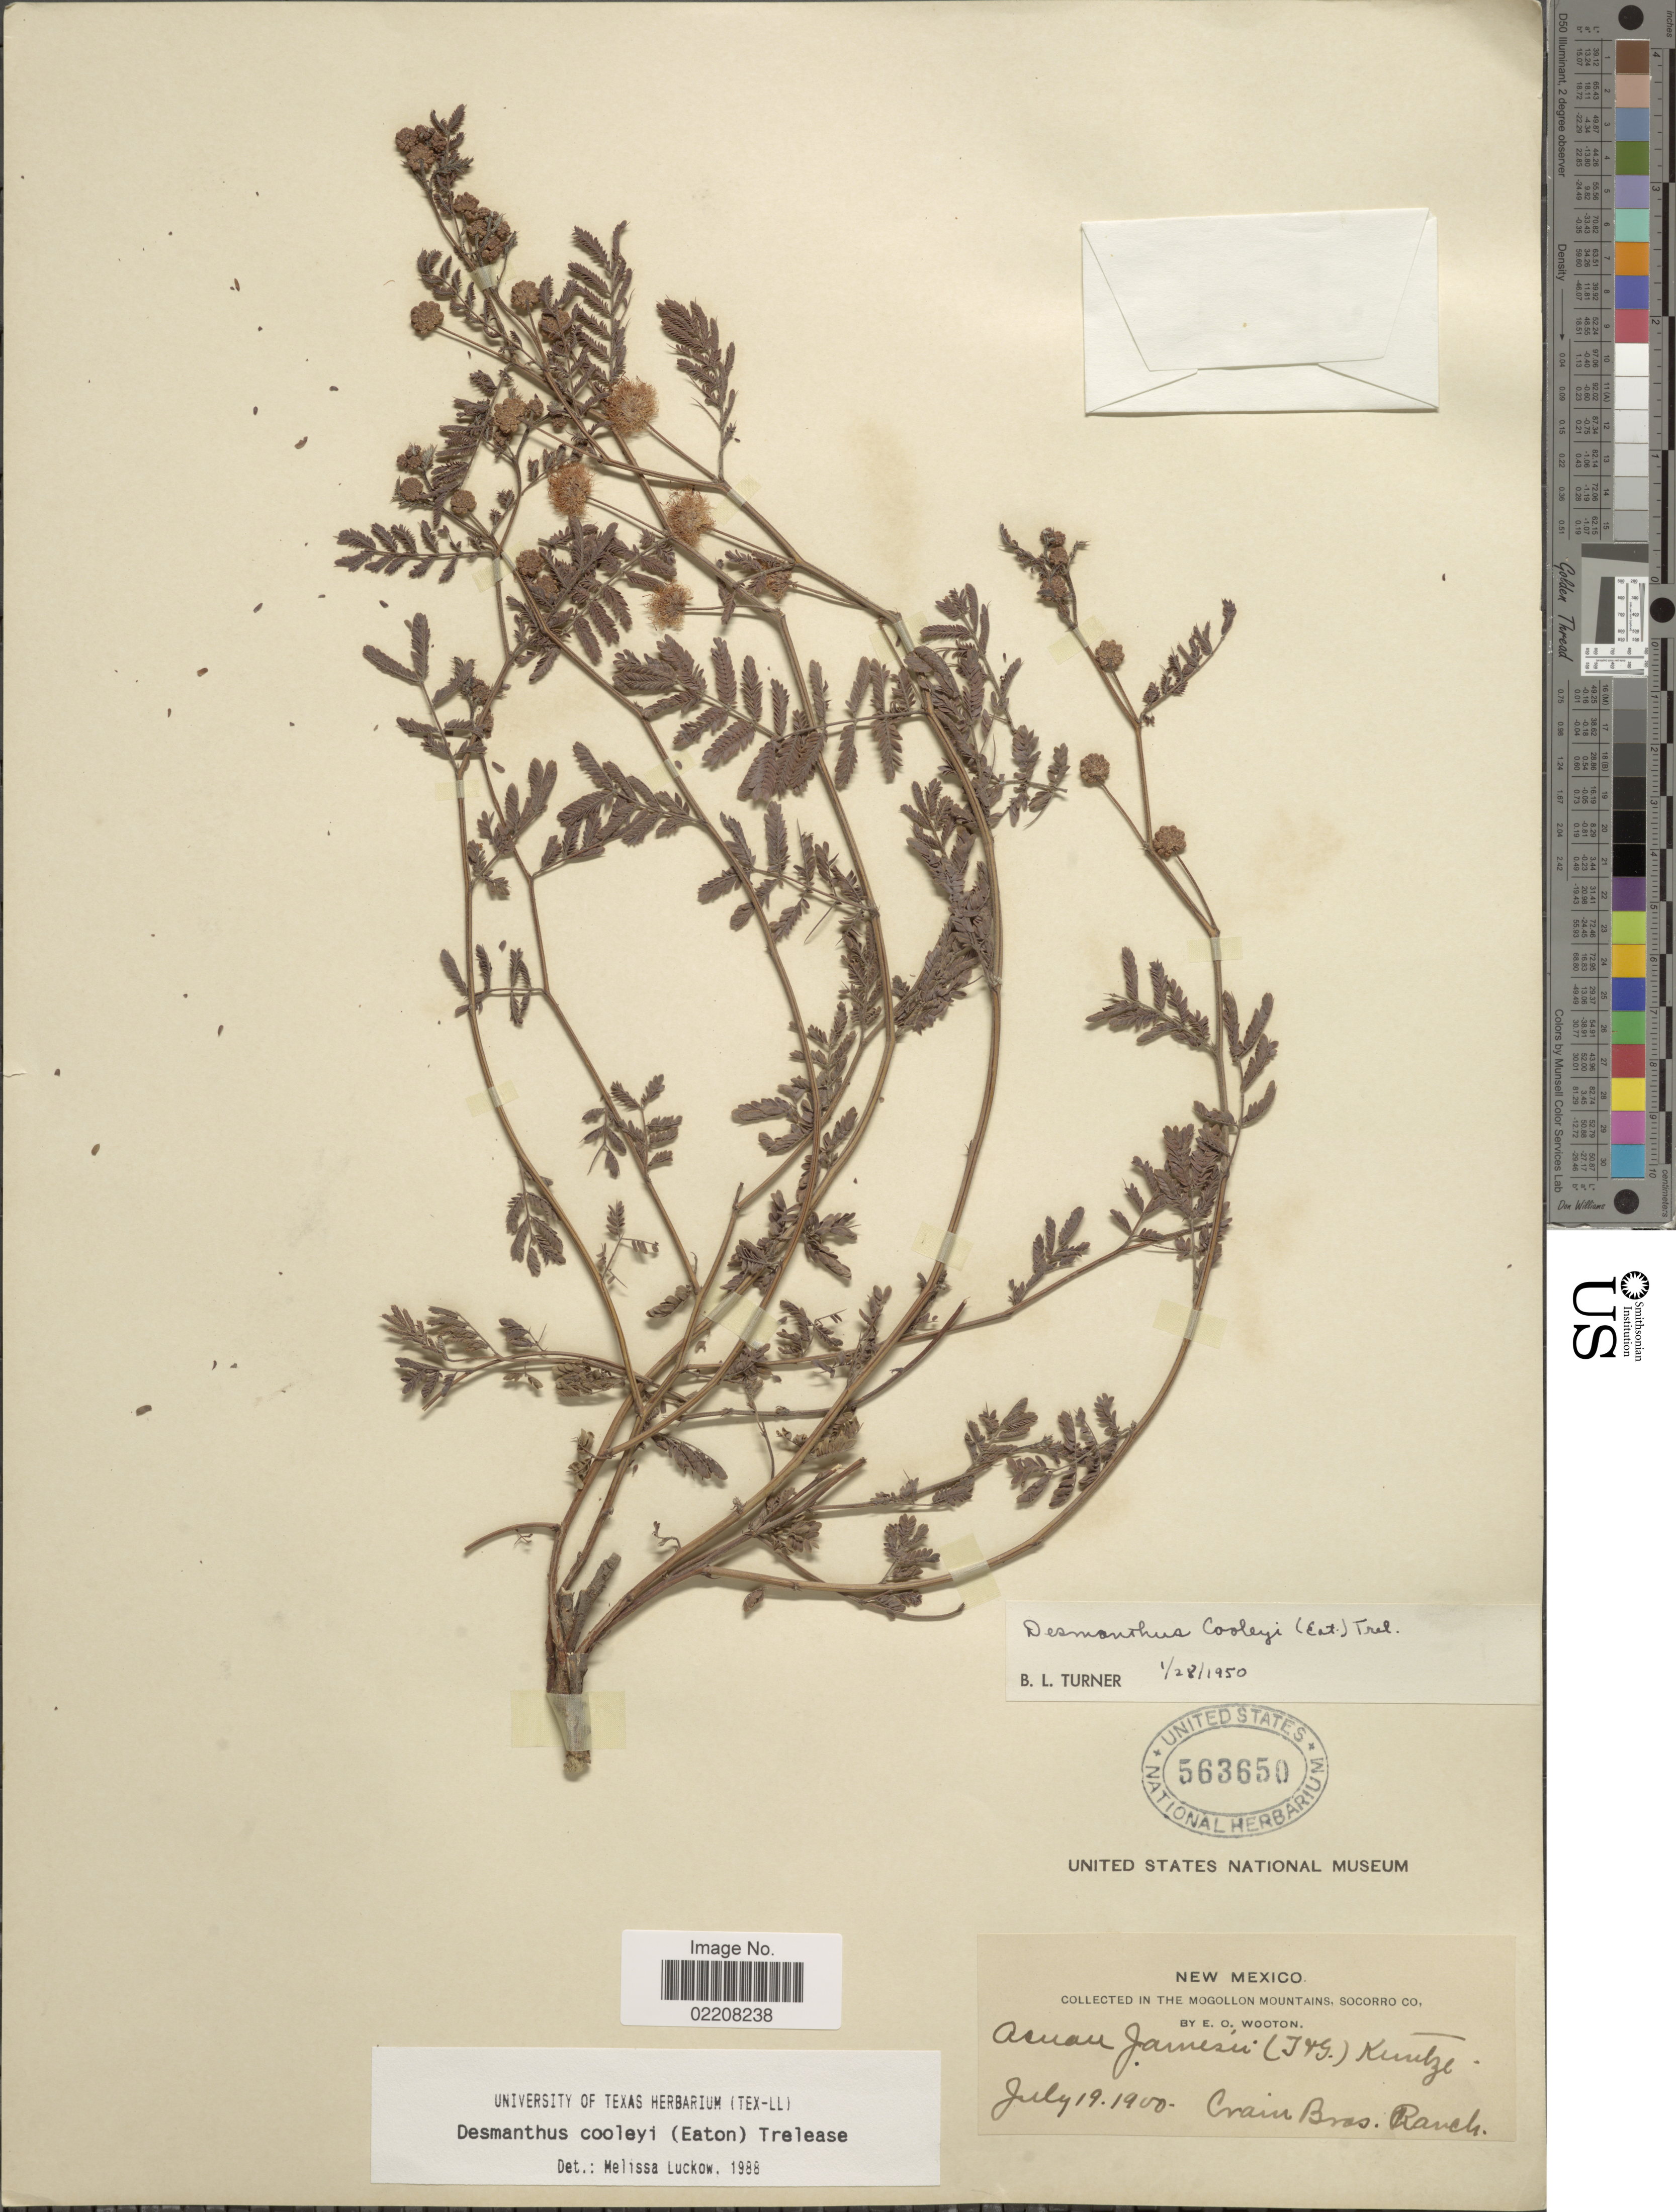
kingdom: Plantae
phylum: Tracheophyta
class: Magnoliopsida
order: Fabales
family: Fabaceae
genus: Desmanthus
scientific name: Desmanthus cooleyi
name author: (Eaton) Trel.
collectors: E. O. Wooton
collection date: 1900-07-19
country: United States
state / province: New Mexico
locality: Mogollon Mountains, Socorro Co. Crain Bras Ranch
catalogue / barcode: US 563650